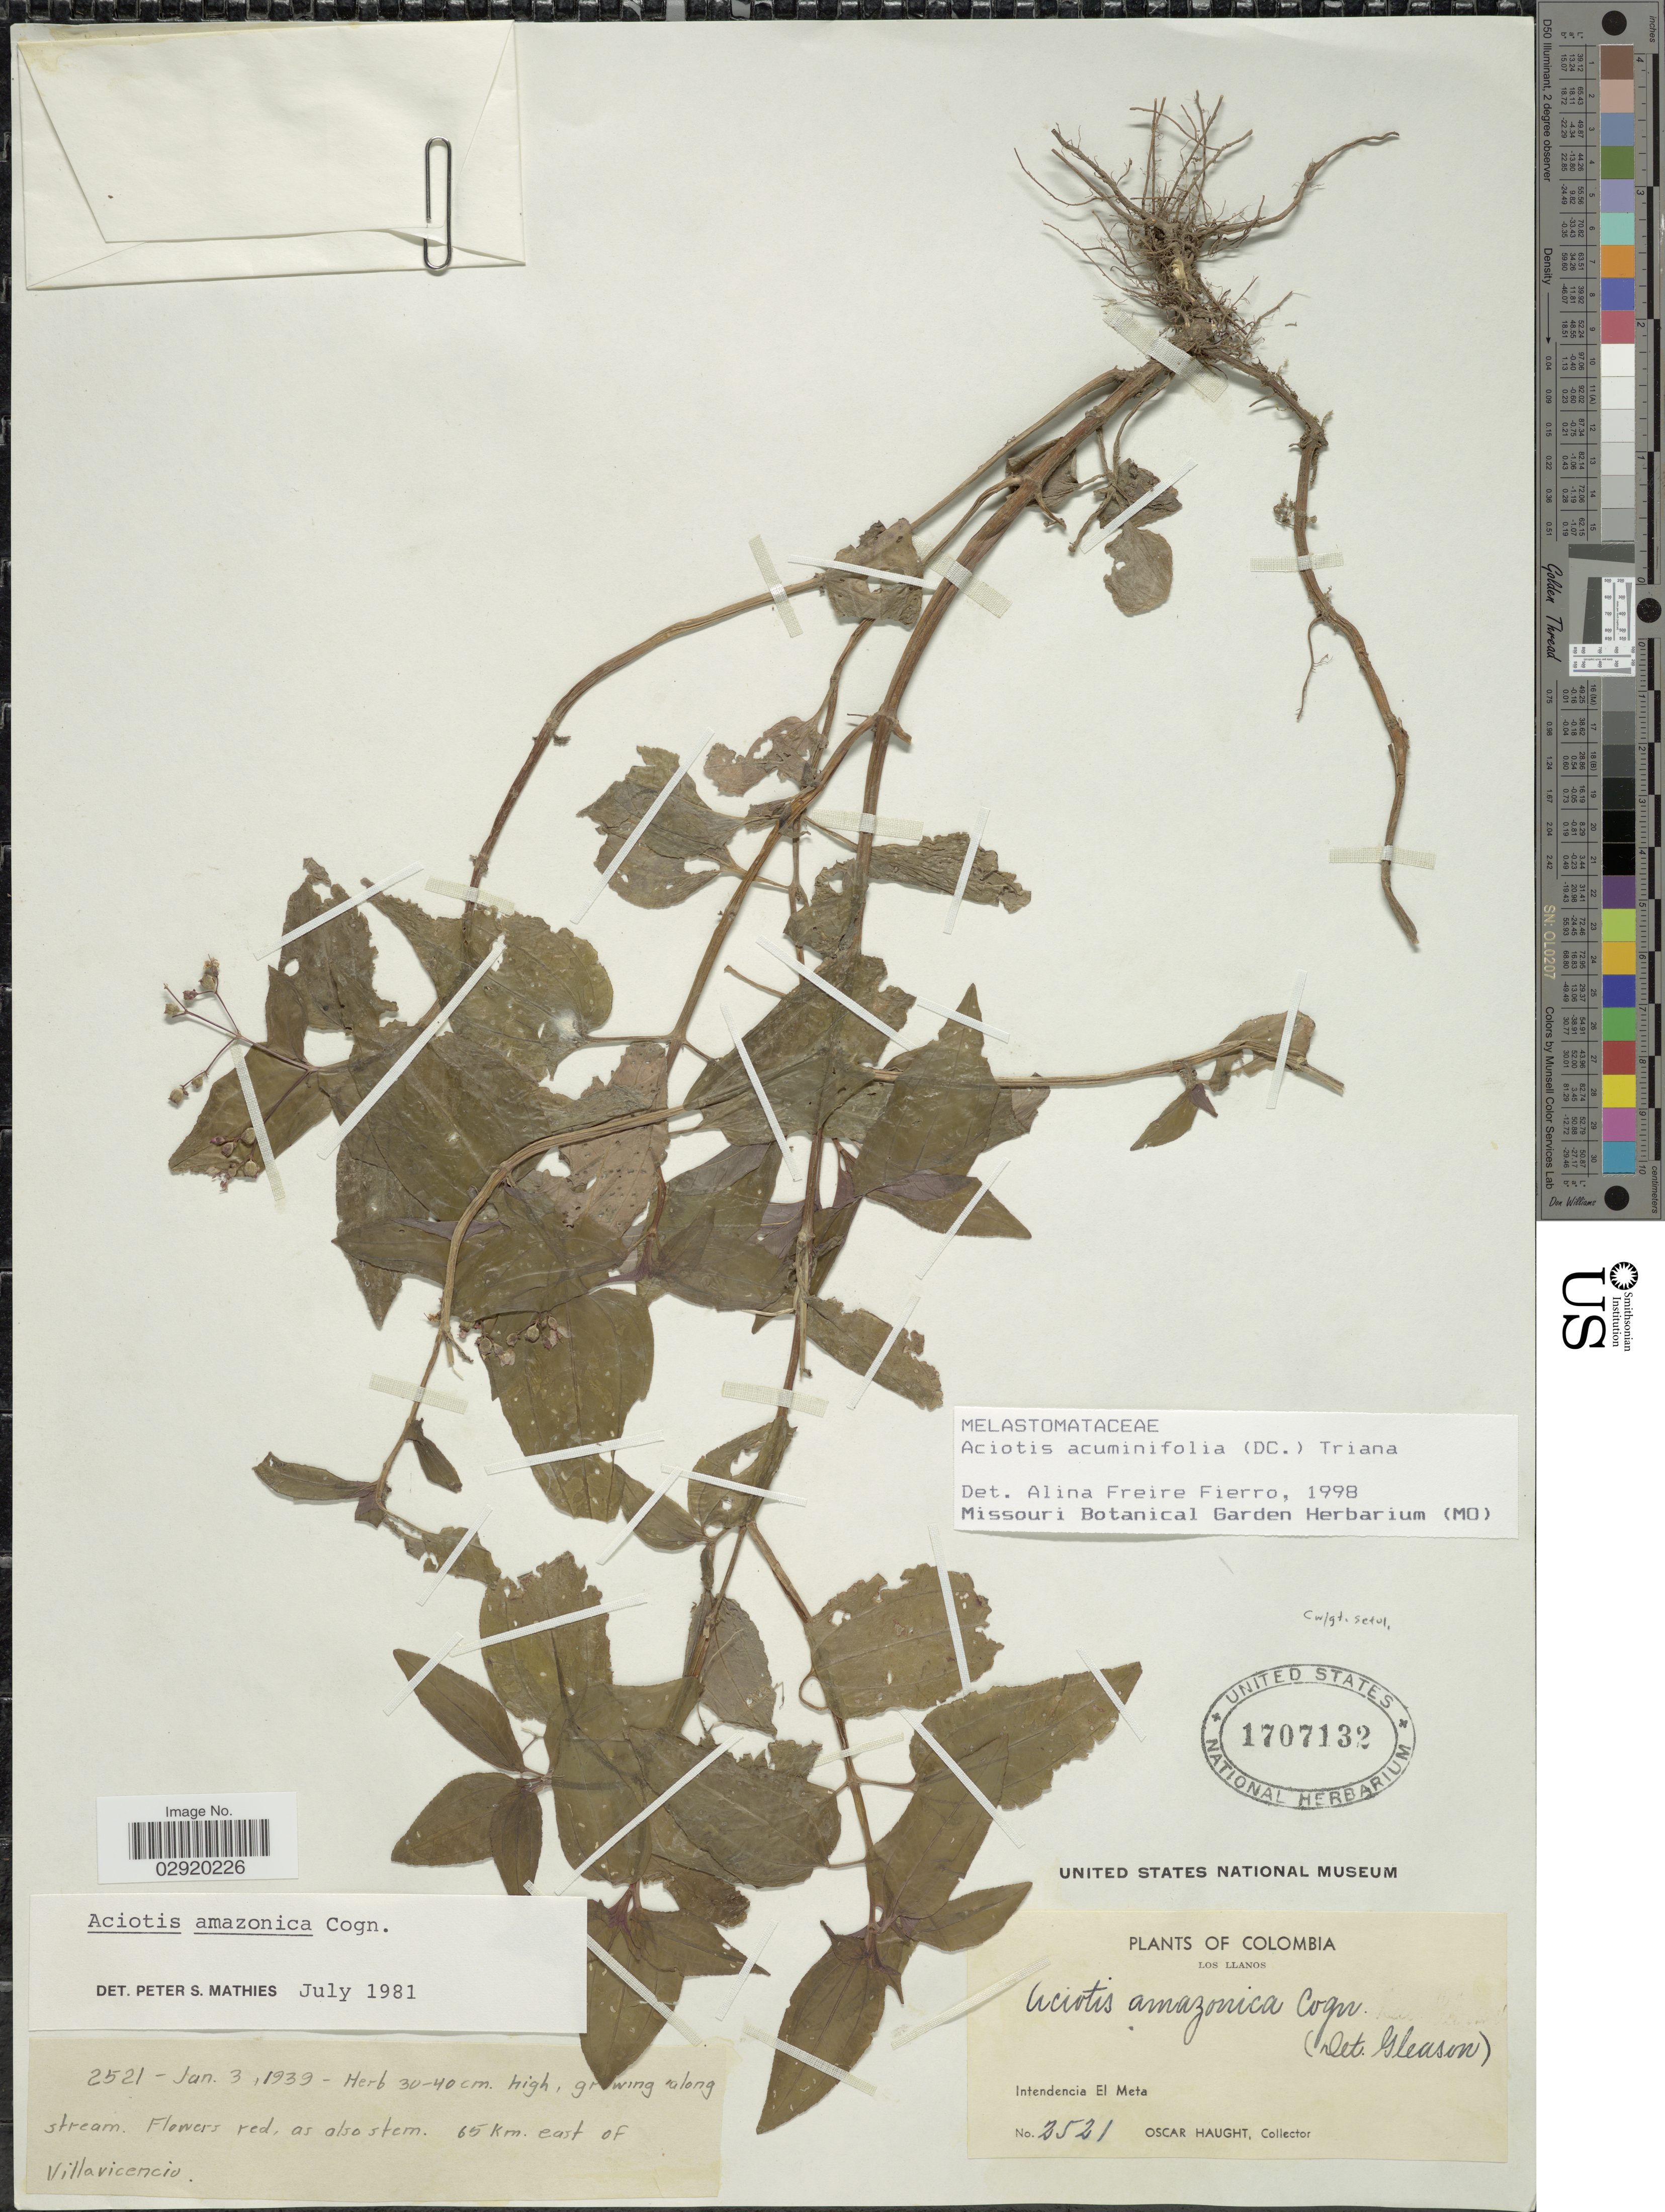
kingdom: Plantae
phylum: Tracheophyta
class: Magnoliopsida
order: Myrtales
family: Melastomataceae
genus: Aciotis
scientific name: Aciotis acuminifolia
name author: (Mart. ex DC.) Triana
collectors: O. Haught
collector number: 2521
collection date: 1939-01-03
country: Colombia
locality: Los Llanos. Intendencia El Meta, 65 km. east of Villlavicencio.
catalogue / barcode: US 1707132